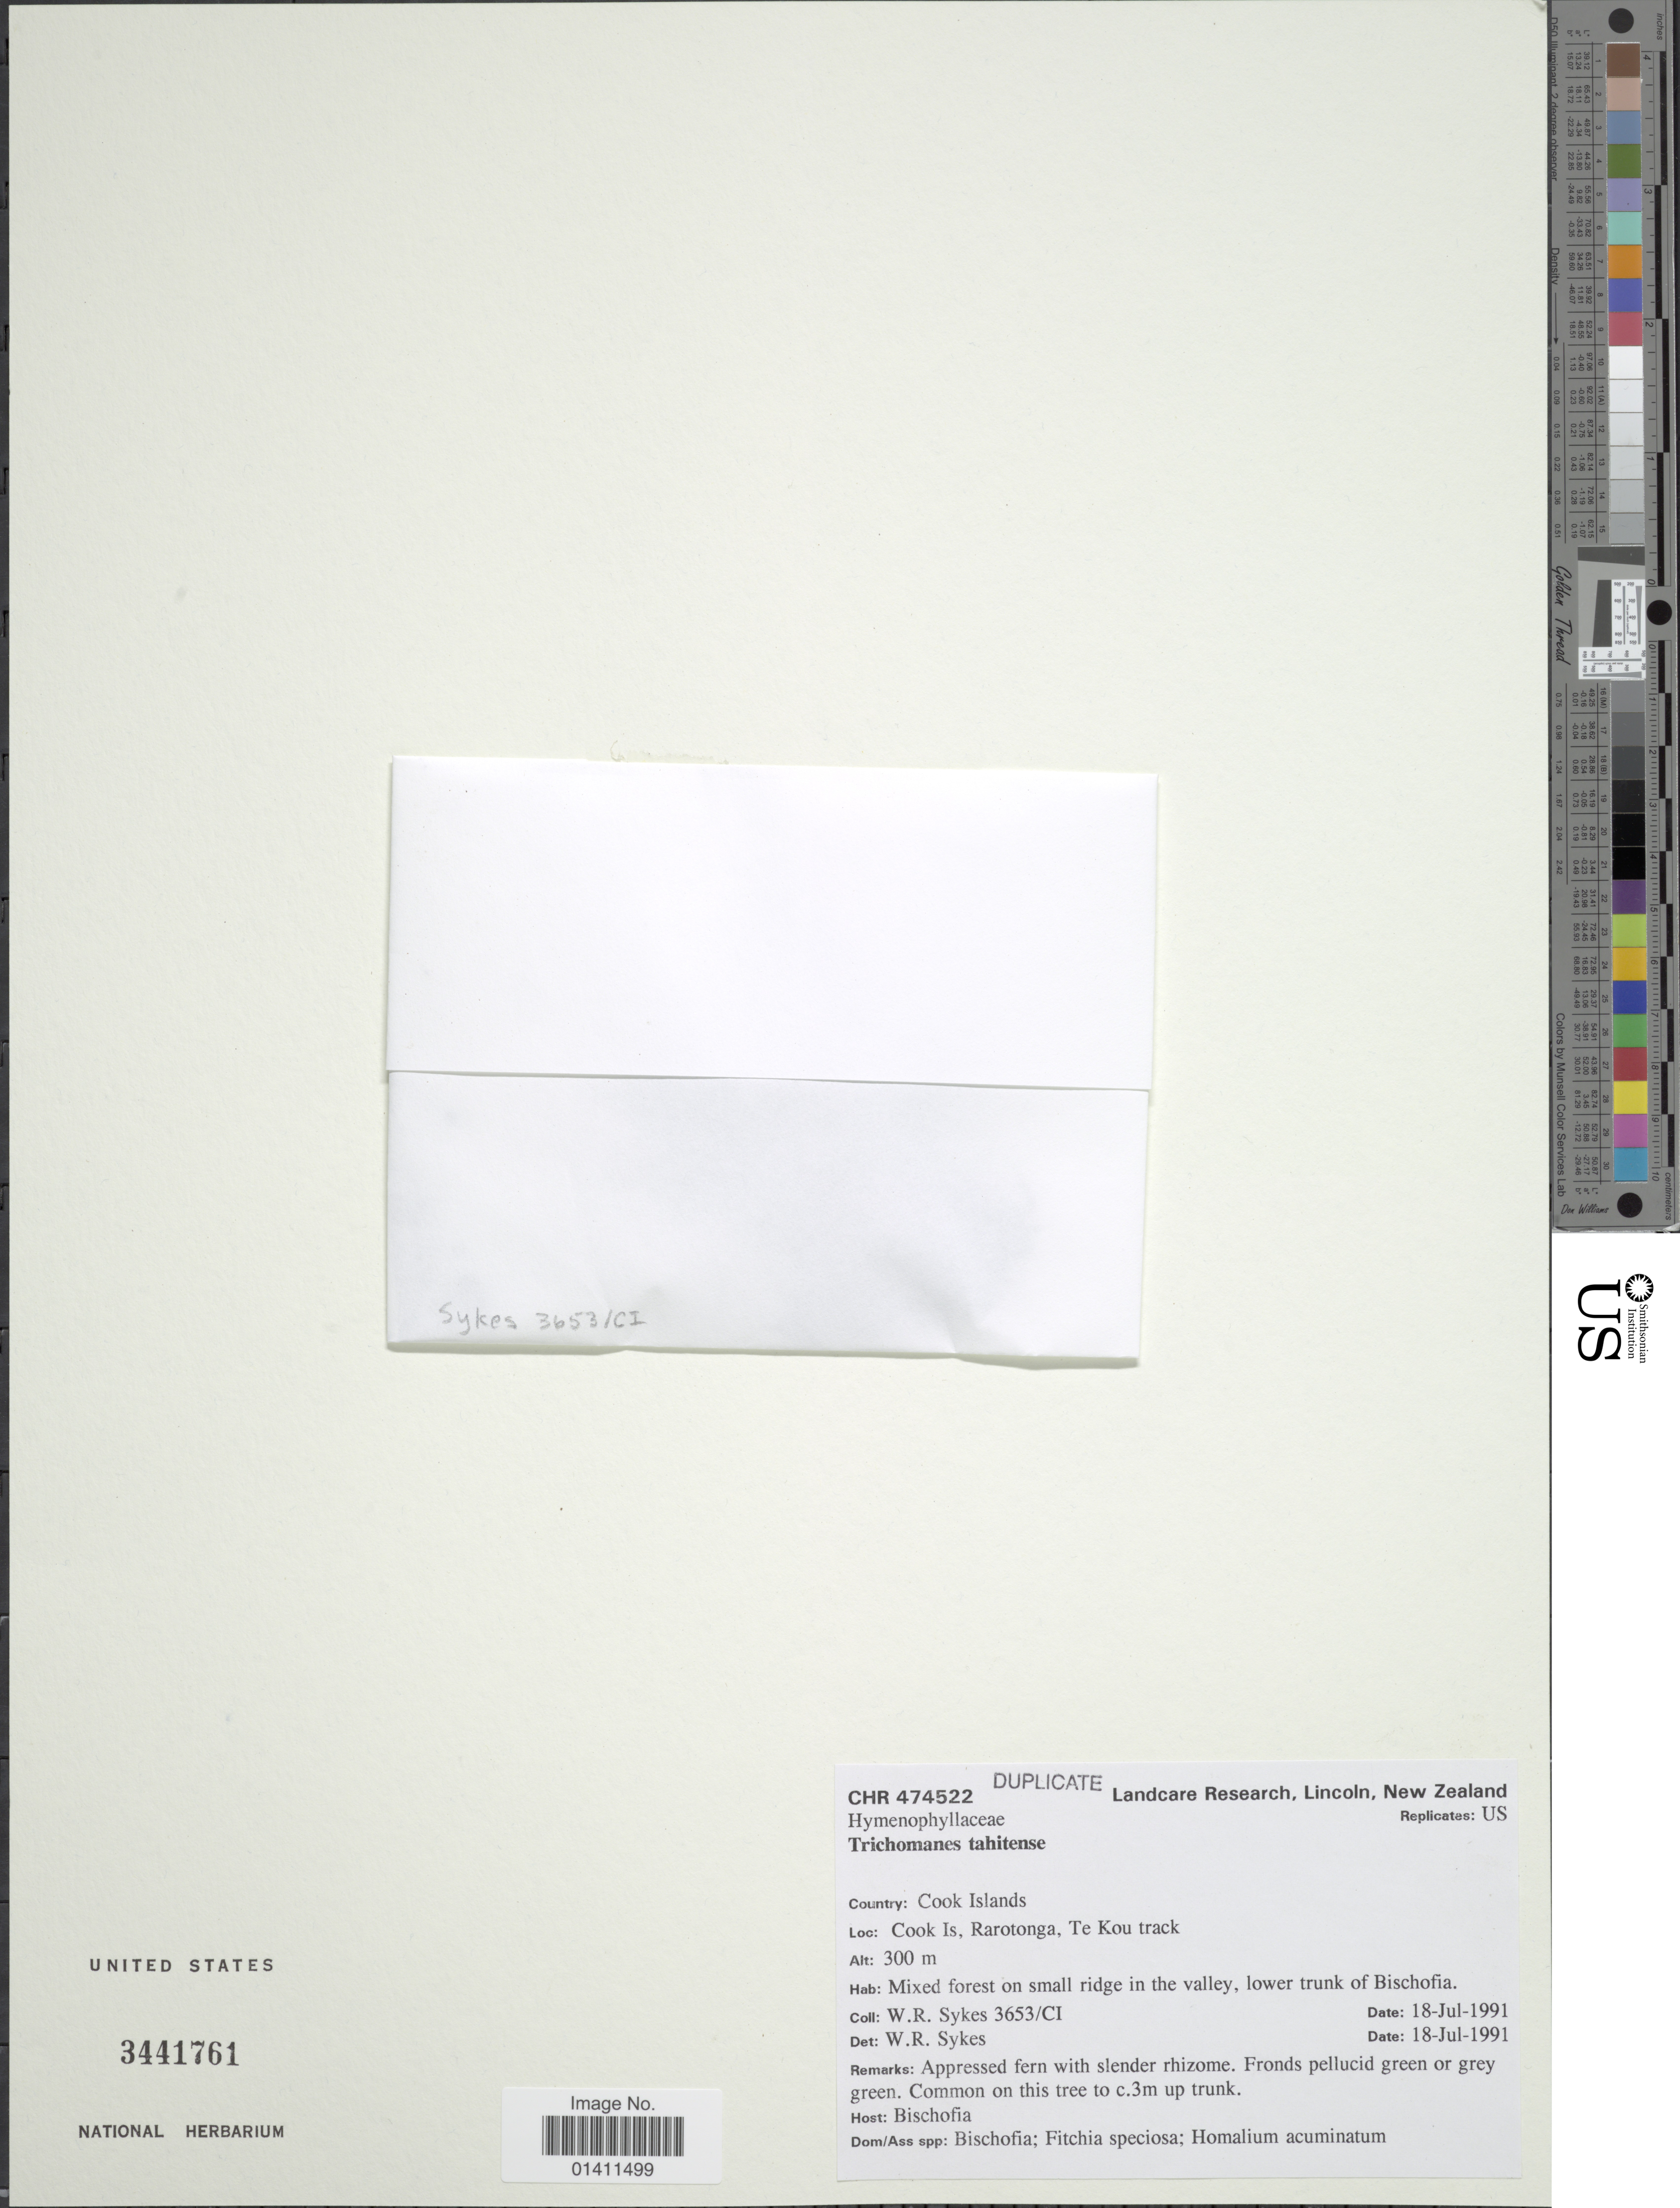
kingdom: Plantae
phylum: Tracheophyta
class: Polypodiopsida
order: Hymenophyllales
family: Hymenophyllaceae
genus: Didymoglossum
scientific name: Didymoglossum tahitense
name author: (Nadeaud) Ebihara & K. Iwats.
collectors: W. R. Sykes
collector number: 3653/CI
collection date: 1991-07-18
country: Cook Islands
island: Rarotonga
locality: Rarotonga, Te Kou track.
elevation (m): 300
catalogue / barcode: US 3441761